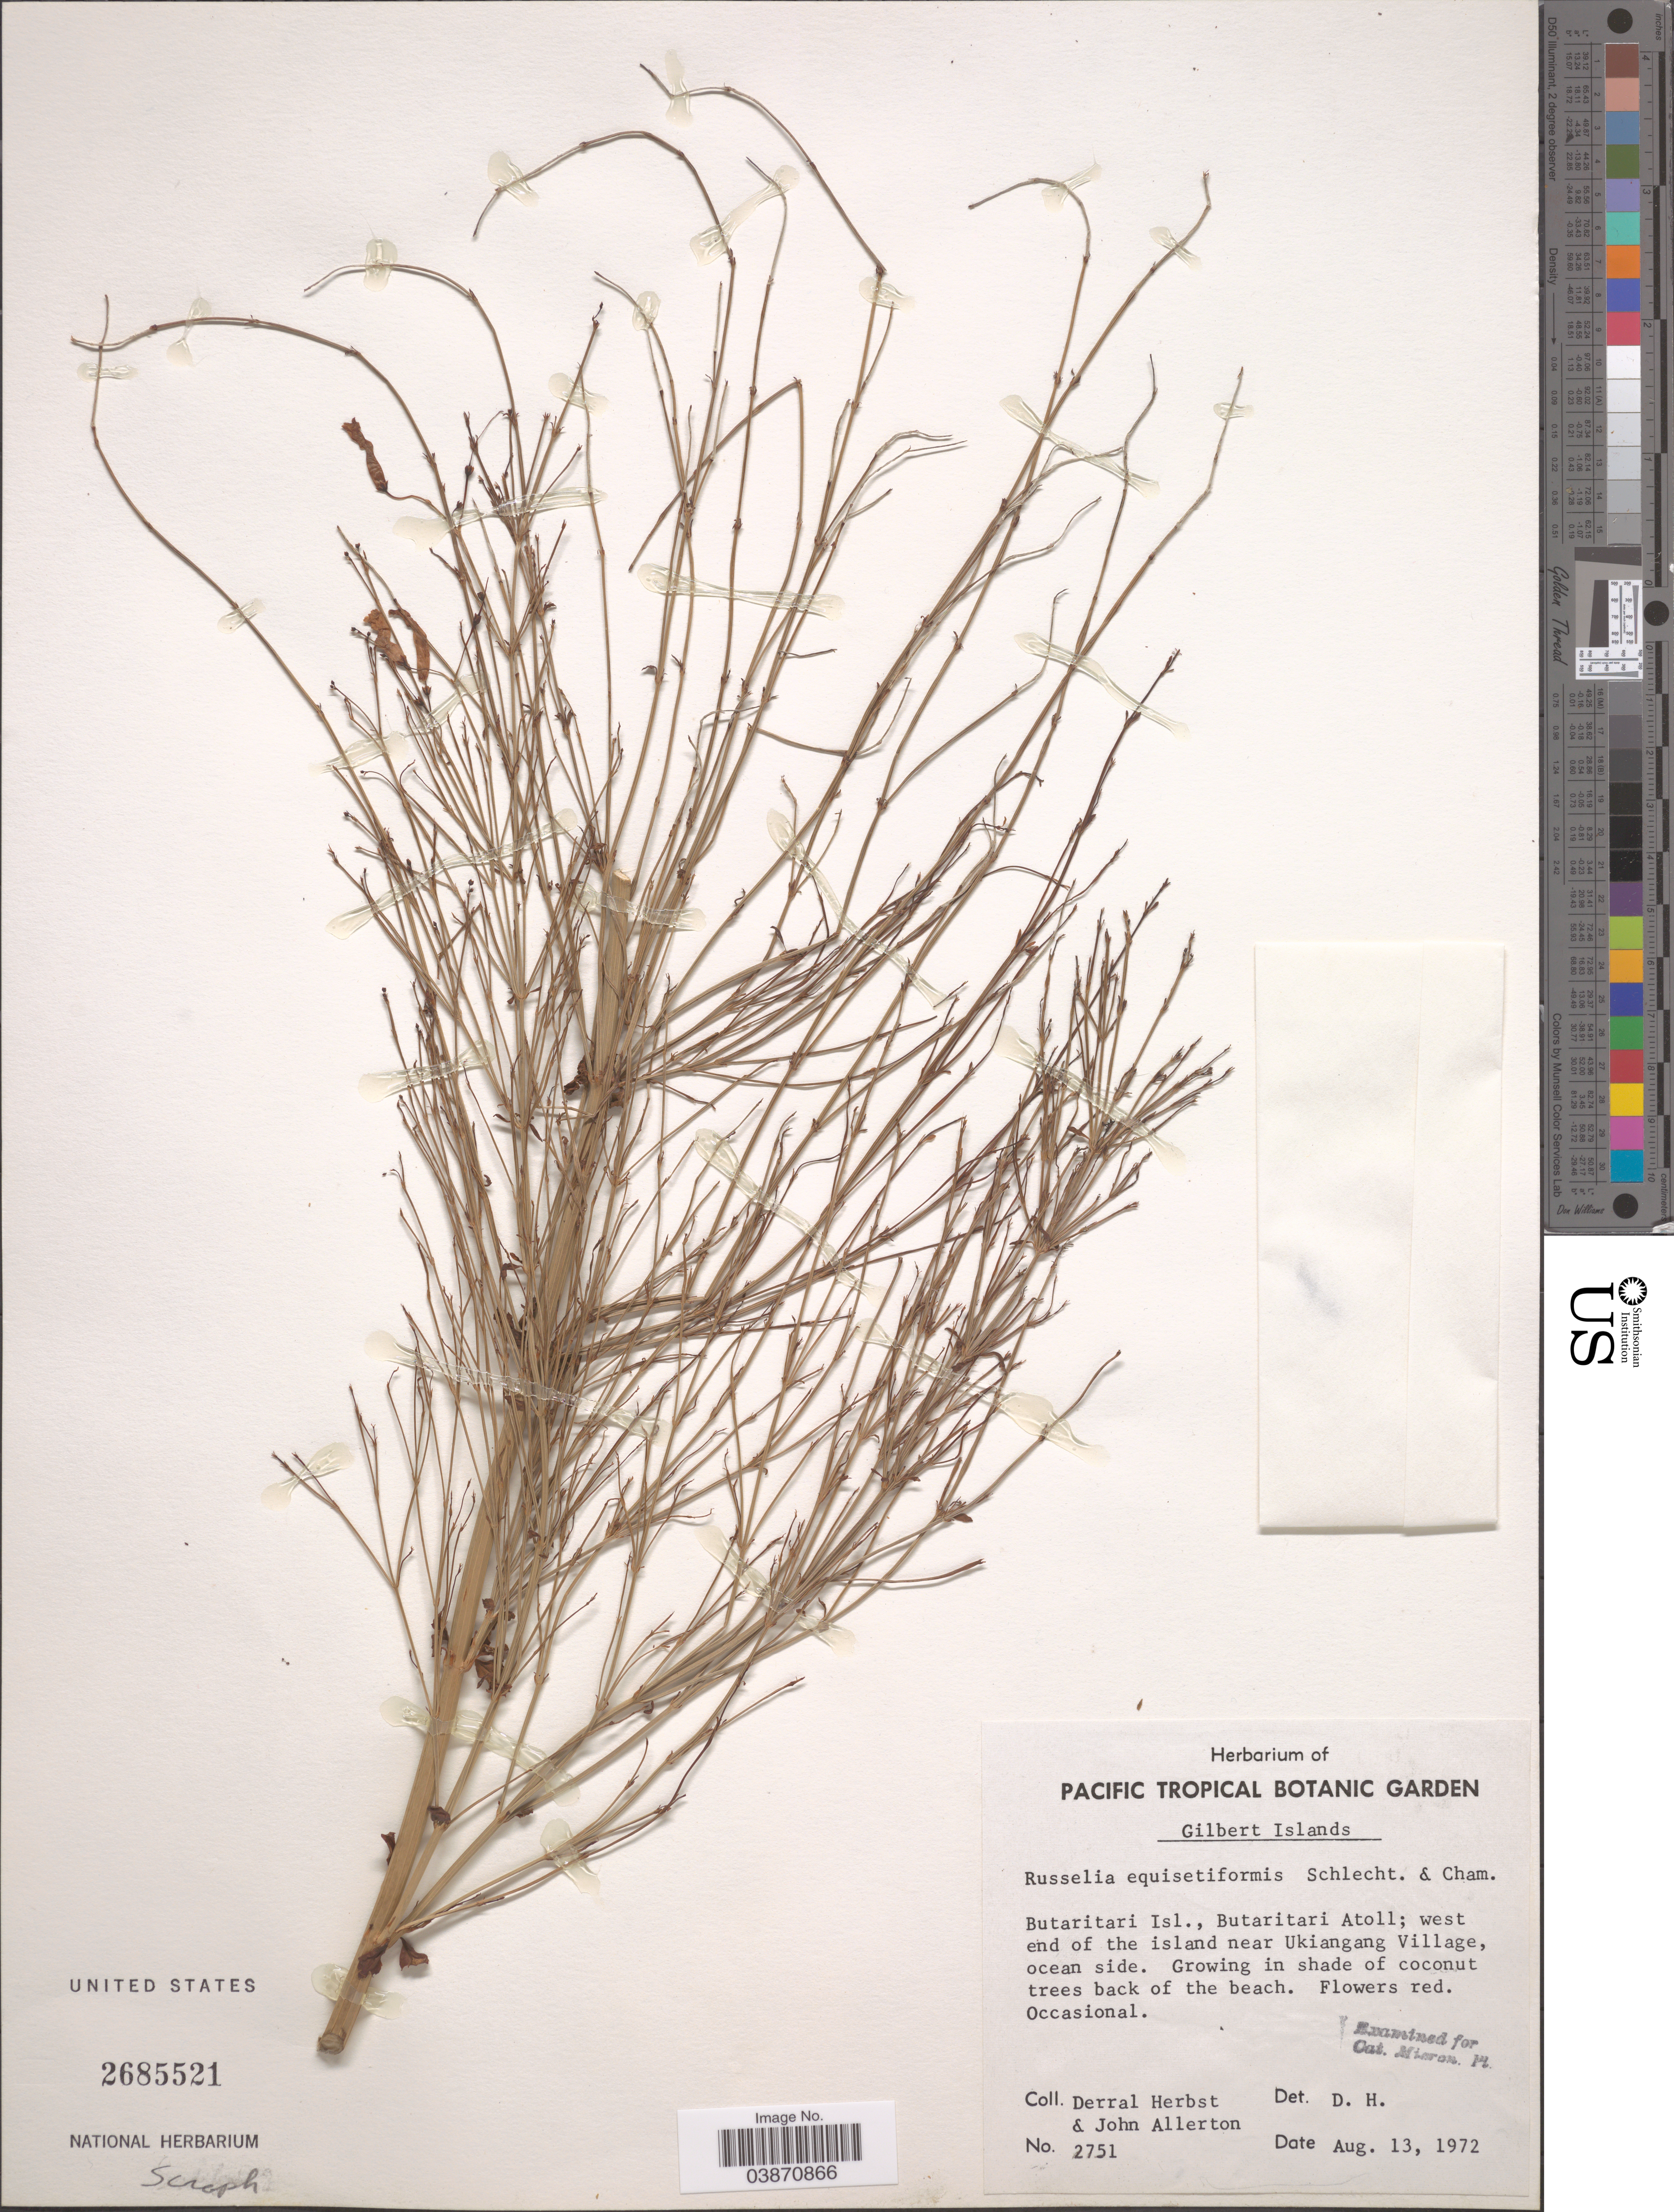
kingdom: Plantae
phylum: Tracheophyta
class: Magnoliopsida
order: Lamiales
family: Plantaginaceae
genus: Russelia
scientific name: Russelia equisetiformis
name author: Schltdl. & Cham.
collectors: D. R. Herbst & J. Allerton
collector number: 2751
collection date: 1972-08-13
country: Kiribati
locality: Gilbert Islands. Butaritari Isl., Butaritari Atoll; west end of the island near Ukiangang Village, ocean side.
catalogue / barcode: US 2685521